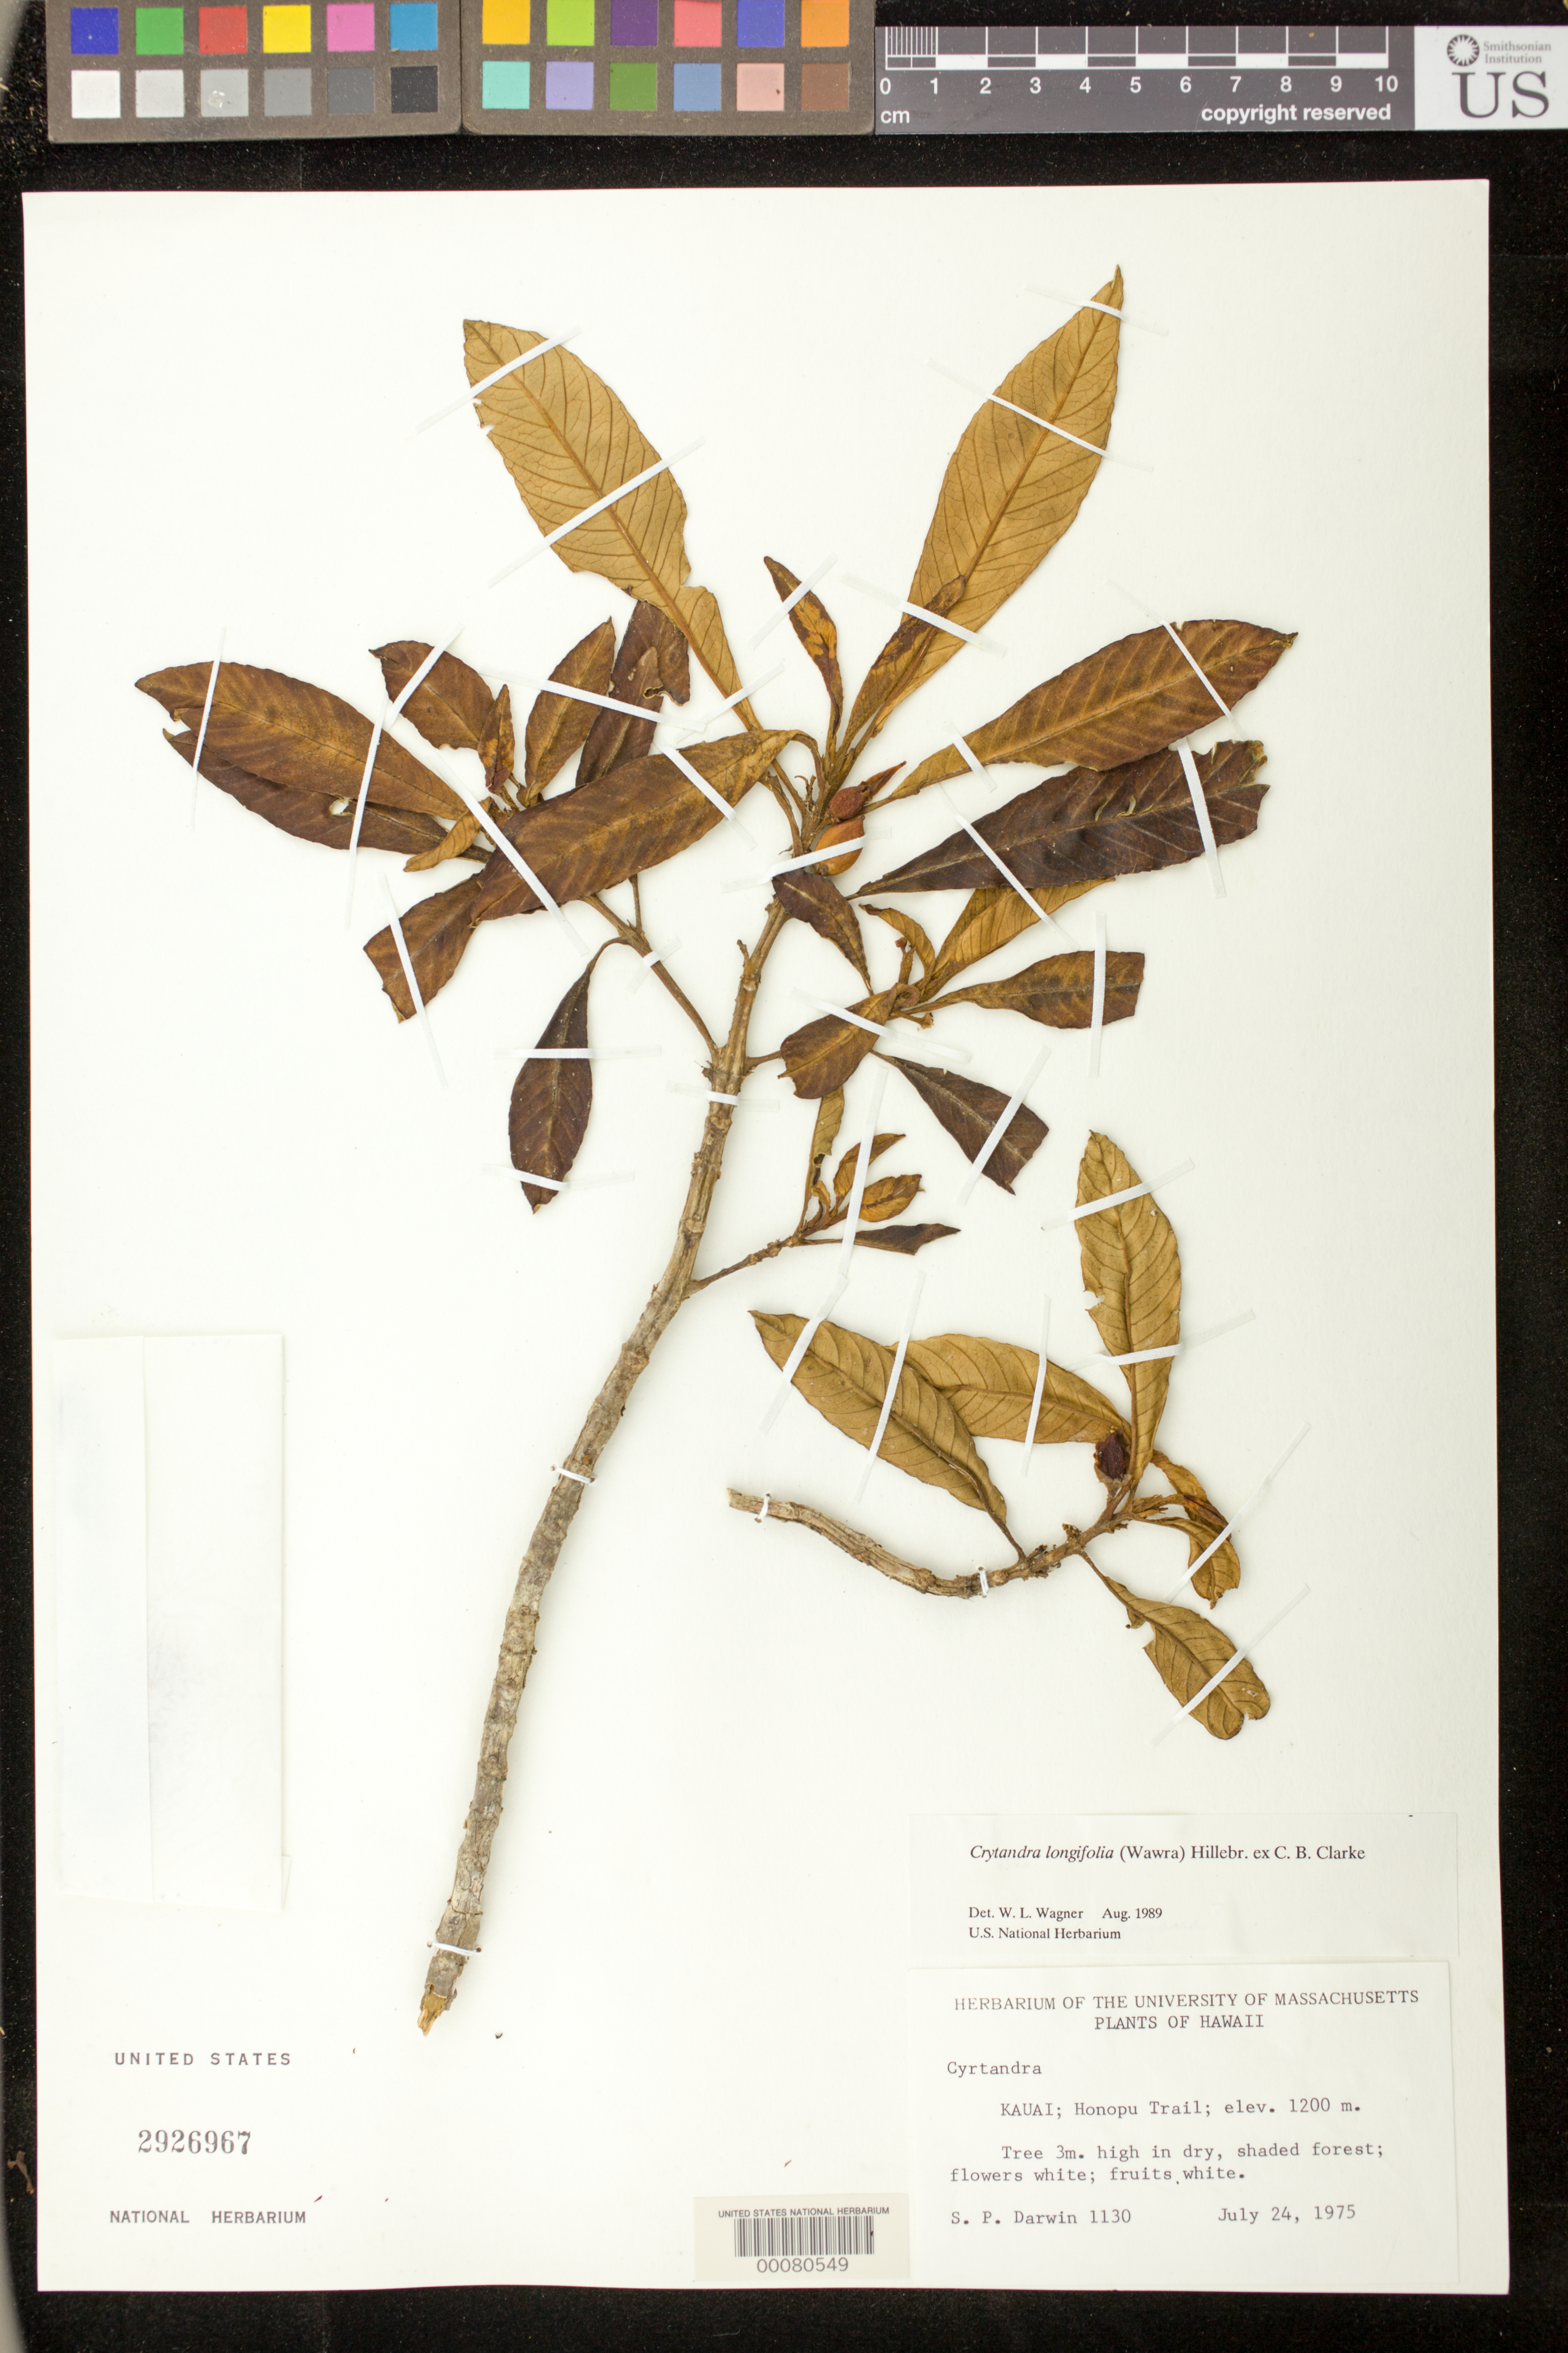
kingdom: Plantae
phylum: Tracheophyta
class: Magnoliopsida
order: Lamiales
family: Gesneriaceae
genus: Cyrtandra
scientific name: Cyrtandra longifolia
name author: (Wawra) Hillebr. ex C.B. Clarke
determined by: Wagner, W. L., (BOT), Smithsonian Institution - National Museum of Natural History (UNITED STATES)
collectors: S. P. Darwin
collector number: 1130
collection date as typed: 24 Jul 1975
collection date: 1975-07-24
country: United States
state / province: Hawaii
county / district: Kauai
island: Kaua'i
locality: Honopu trail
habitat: In dry shaded forest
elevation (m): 1200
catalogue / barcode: US 2926967